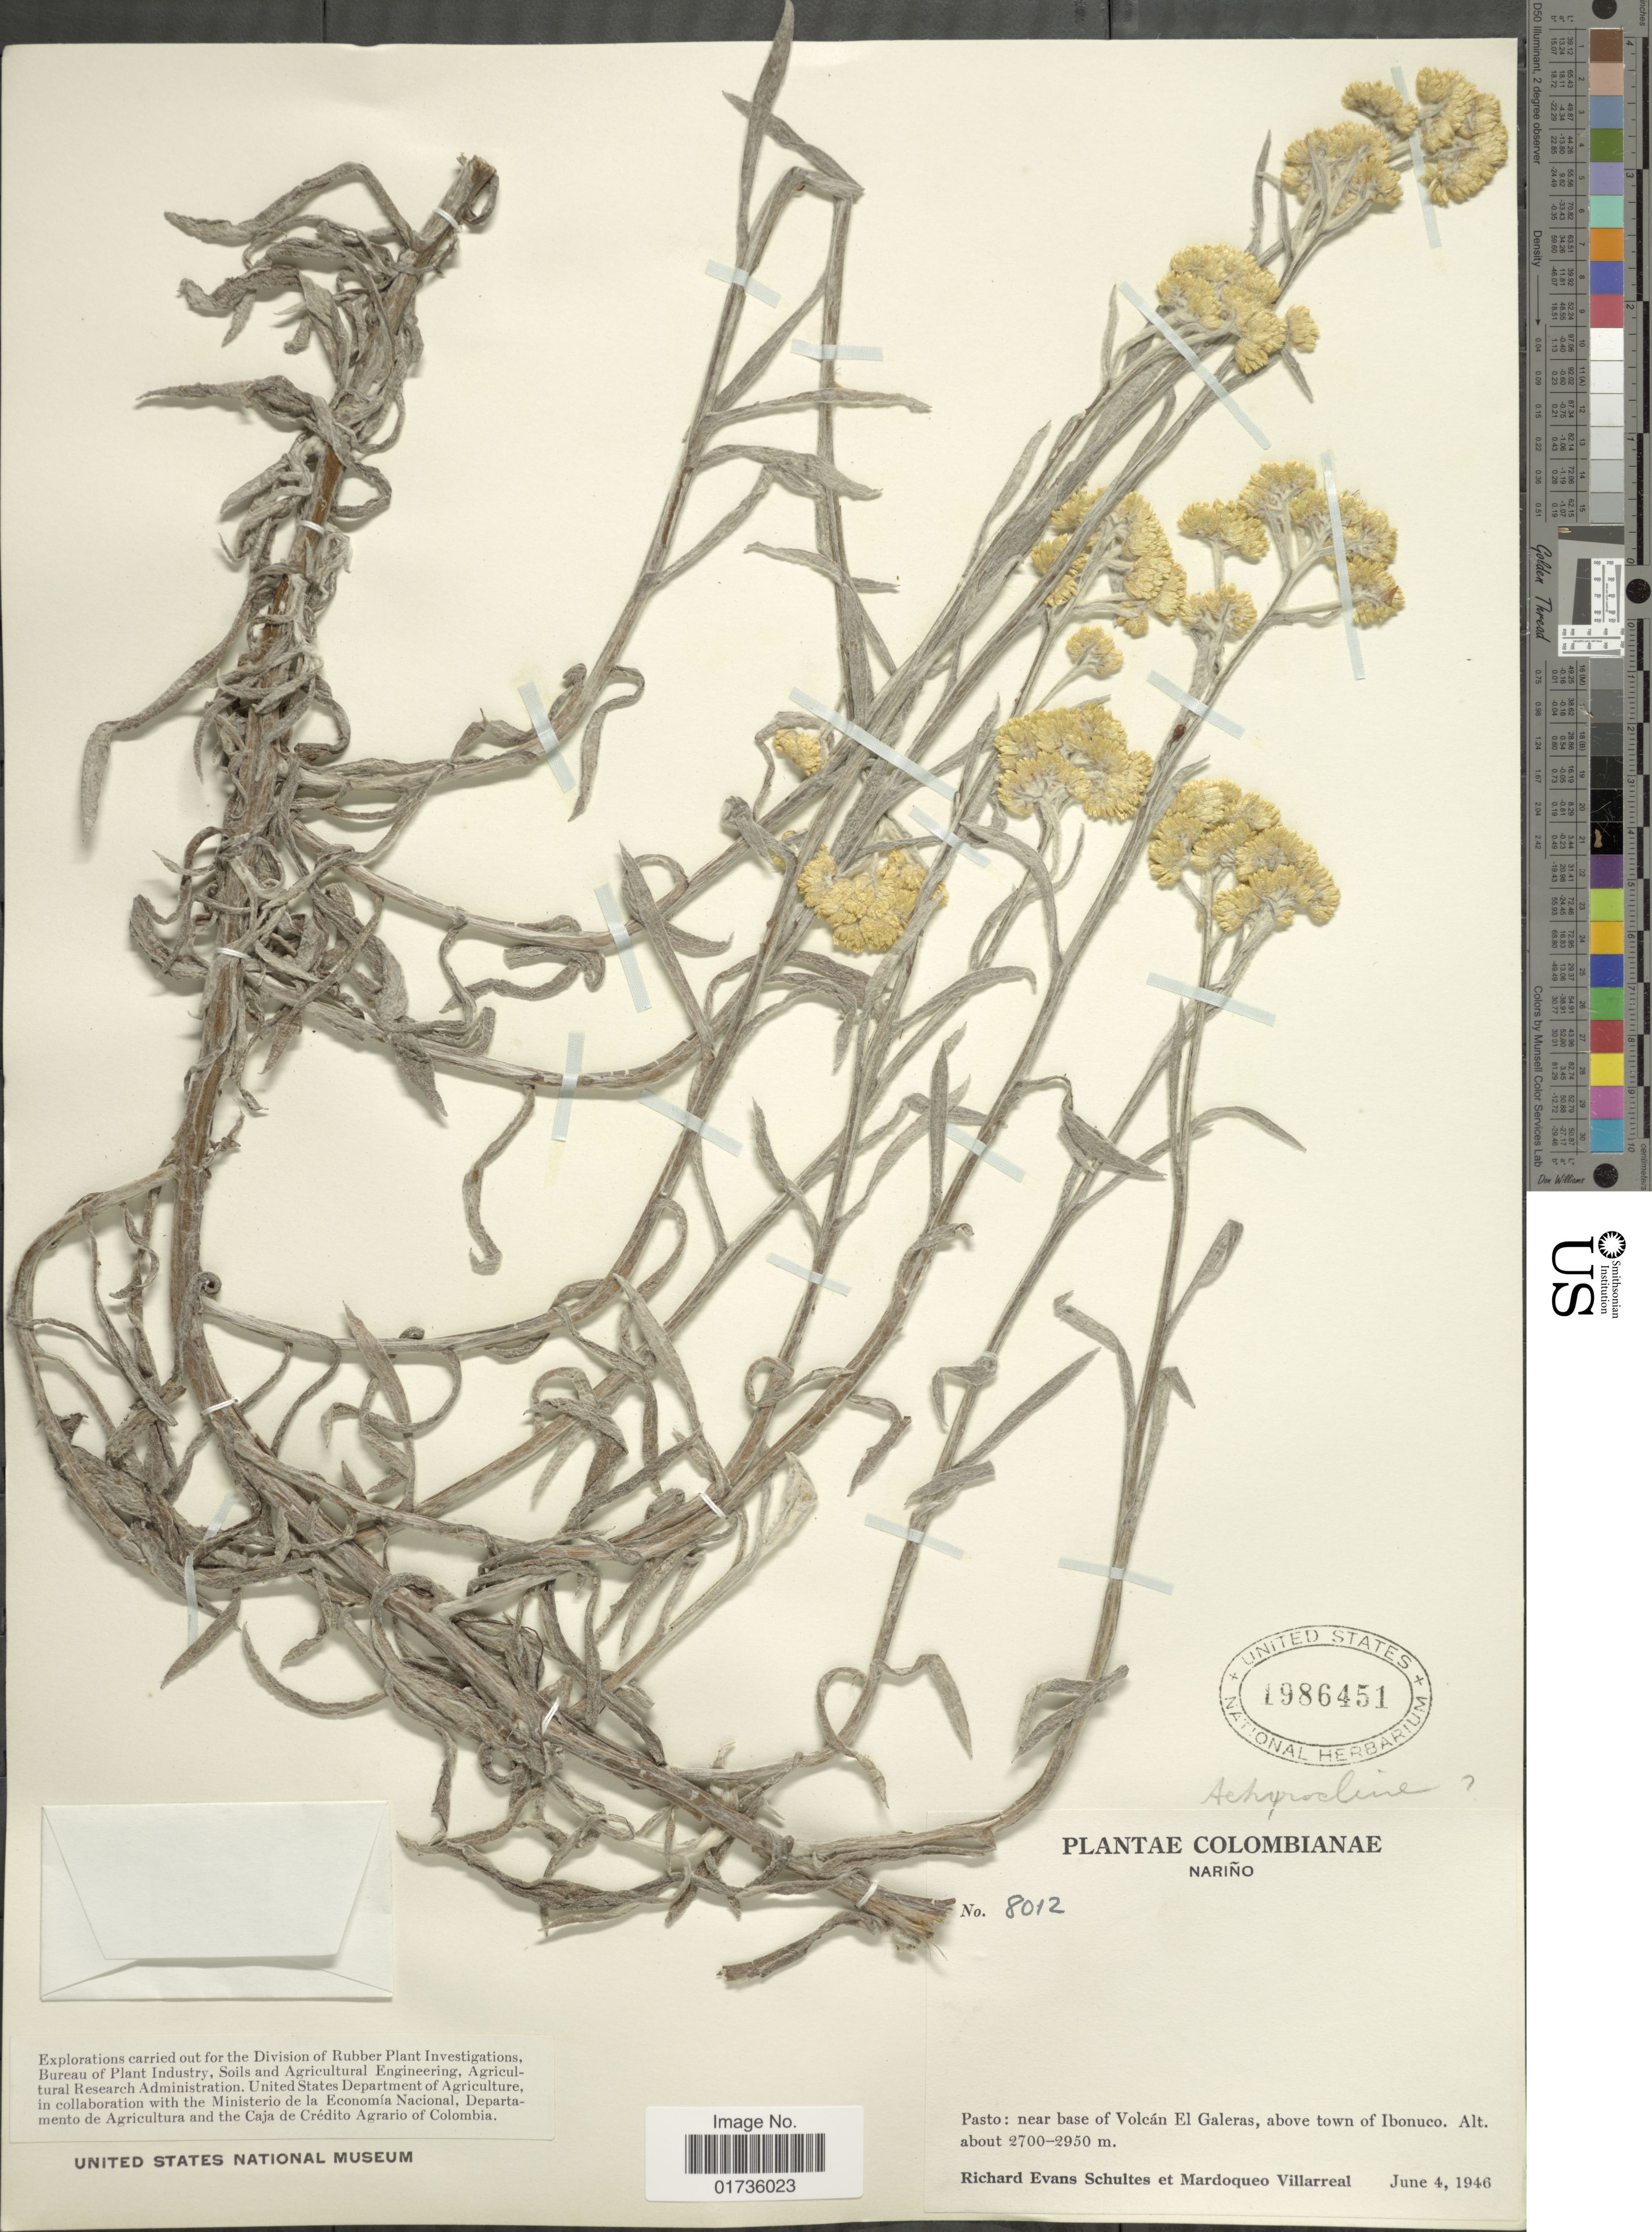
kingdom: Plantae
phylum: Tracheophyta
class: Magnoliopsida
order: Asterales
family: Asteraceae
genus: Achyrocline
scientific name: Achyrocline sp.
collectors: R. E. Schultes & M. Villarreal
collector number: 8012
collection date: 1946-06-04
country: Colombia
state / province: Nariño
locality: Pasto: near base of Volcán El Galeras, above town of Ibonuco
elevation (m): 2700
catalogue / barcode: US 1986451